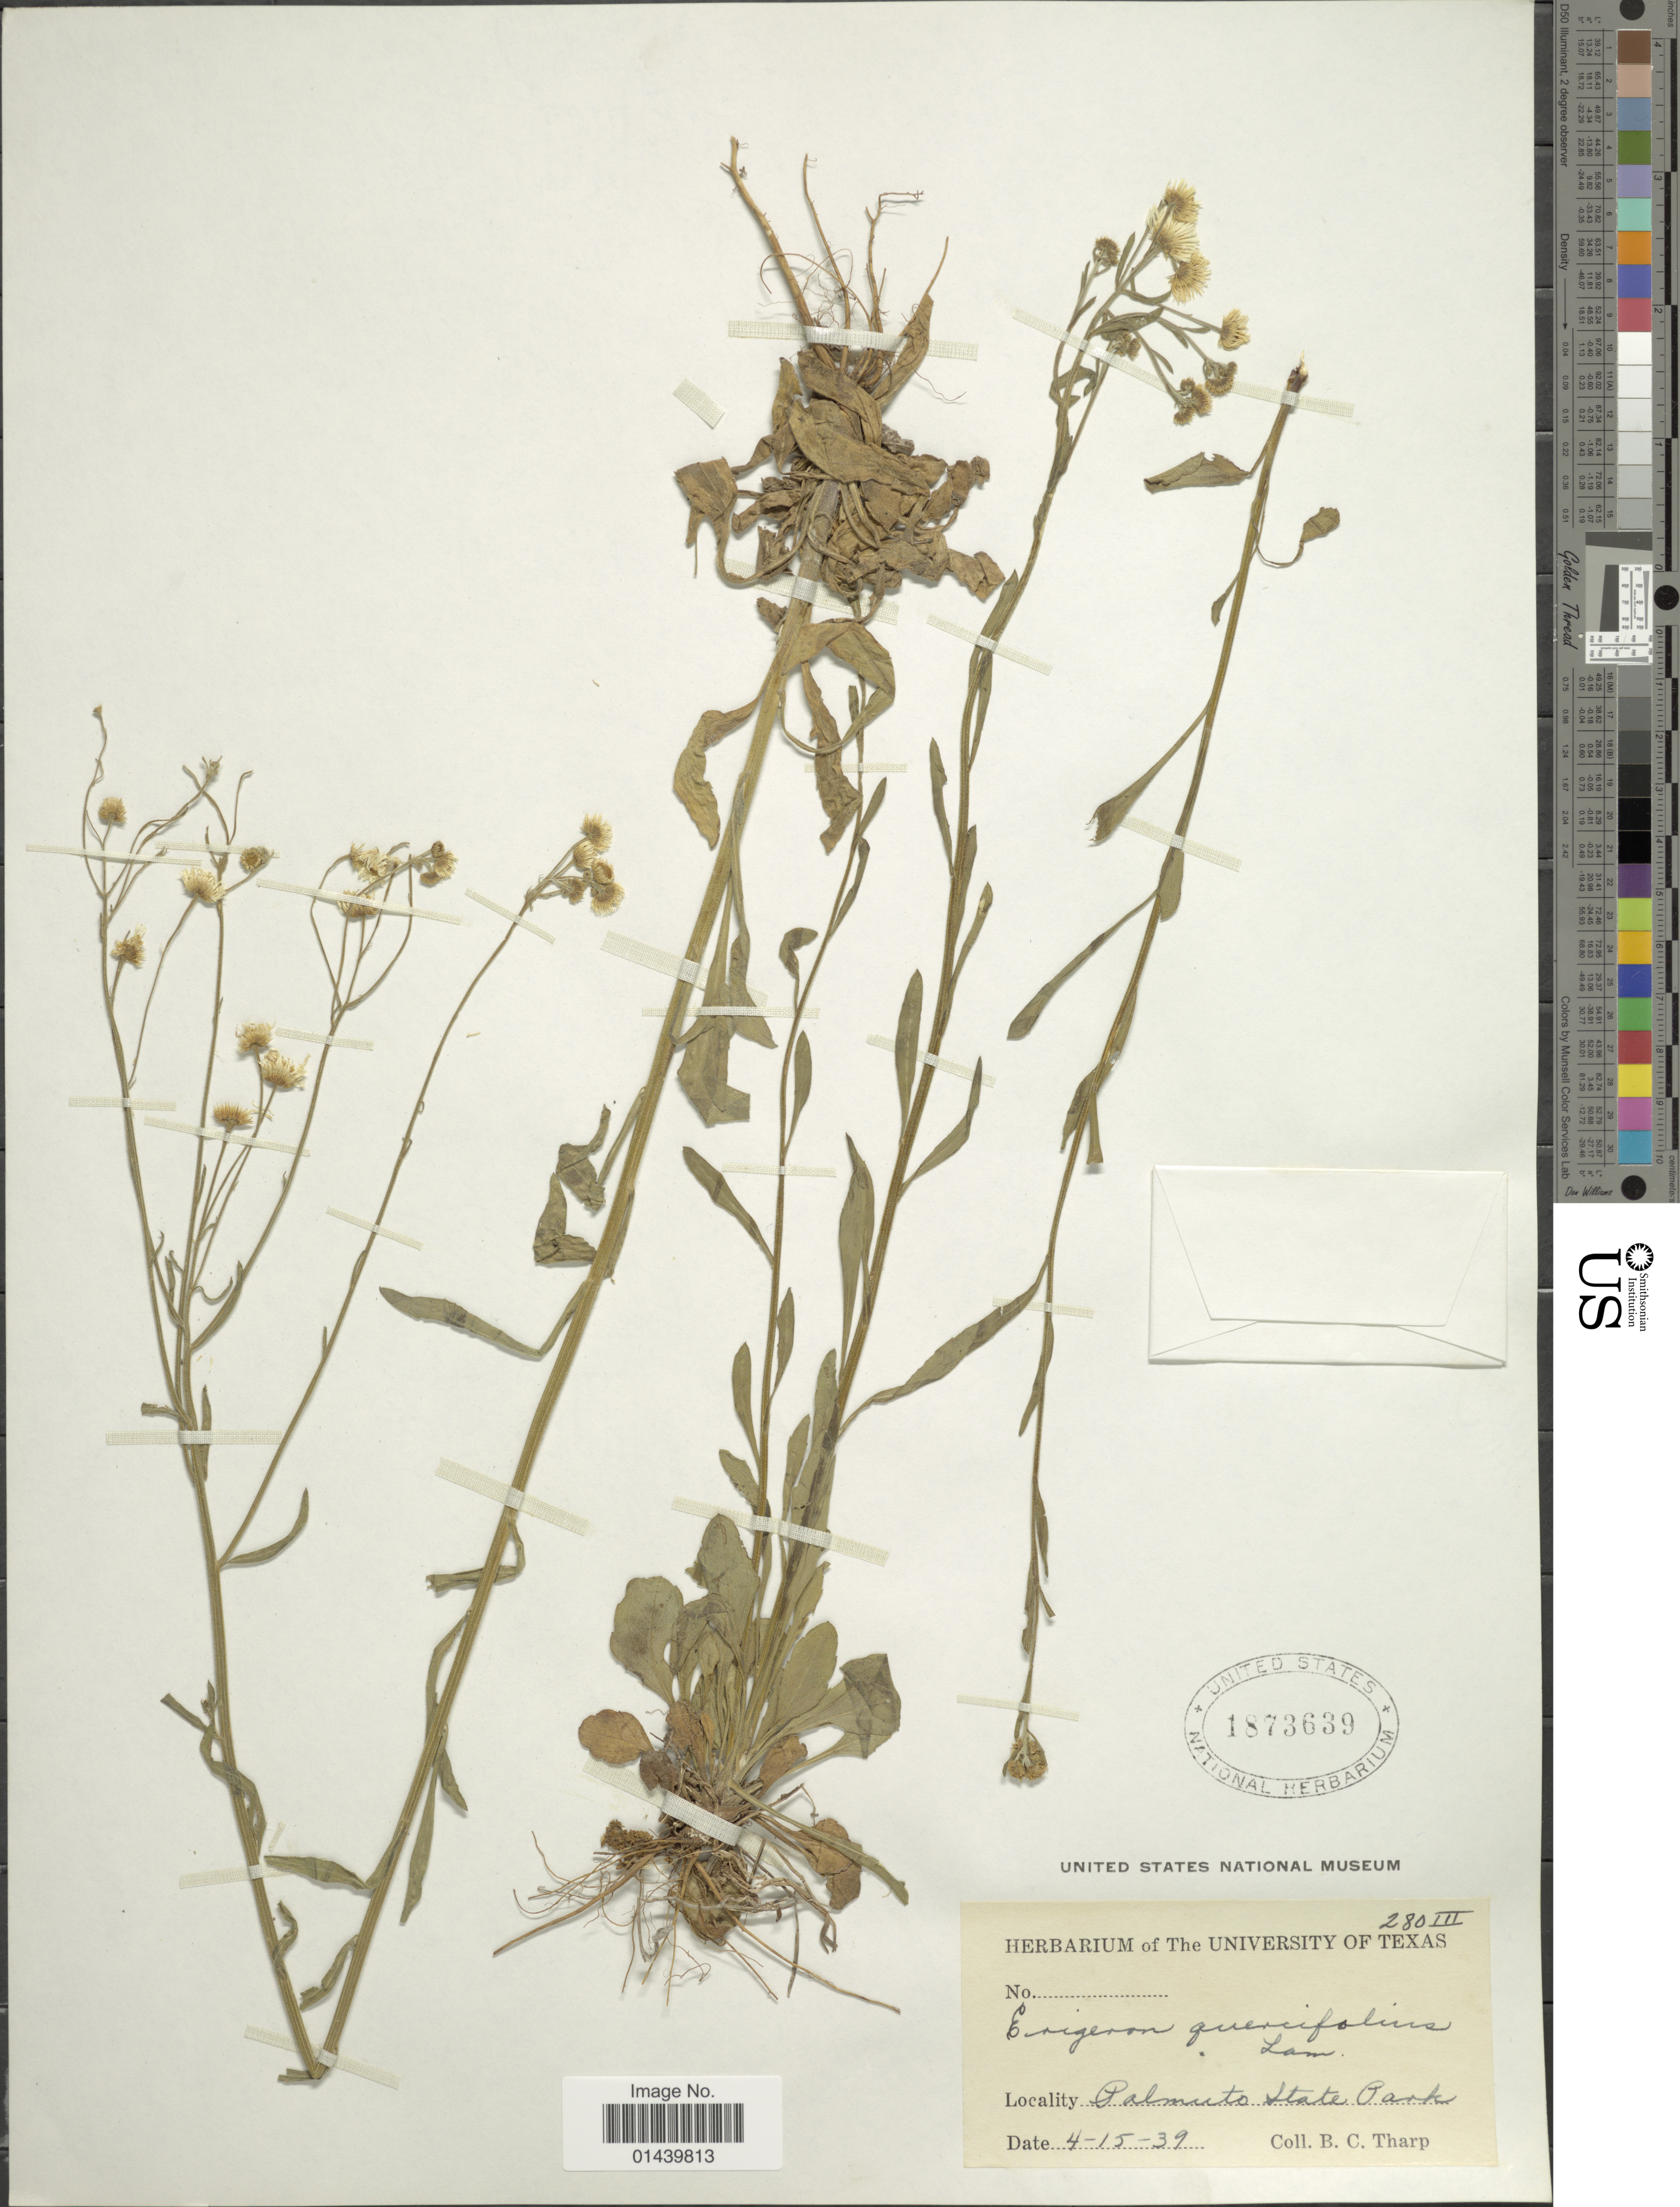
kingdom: Plantae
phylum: Tracheophyta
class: Magnoliopsida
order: Asterales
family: Asteraceae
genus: Erigeron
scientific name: Erigeron quercifolius Lam.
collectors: B. C. Tharp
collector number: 280III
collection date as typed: Transcribed d/m/y: 15/4/39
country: United States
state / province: Texas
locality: Palmetto State Park.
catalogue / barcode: US 1873639